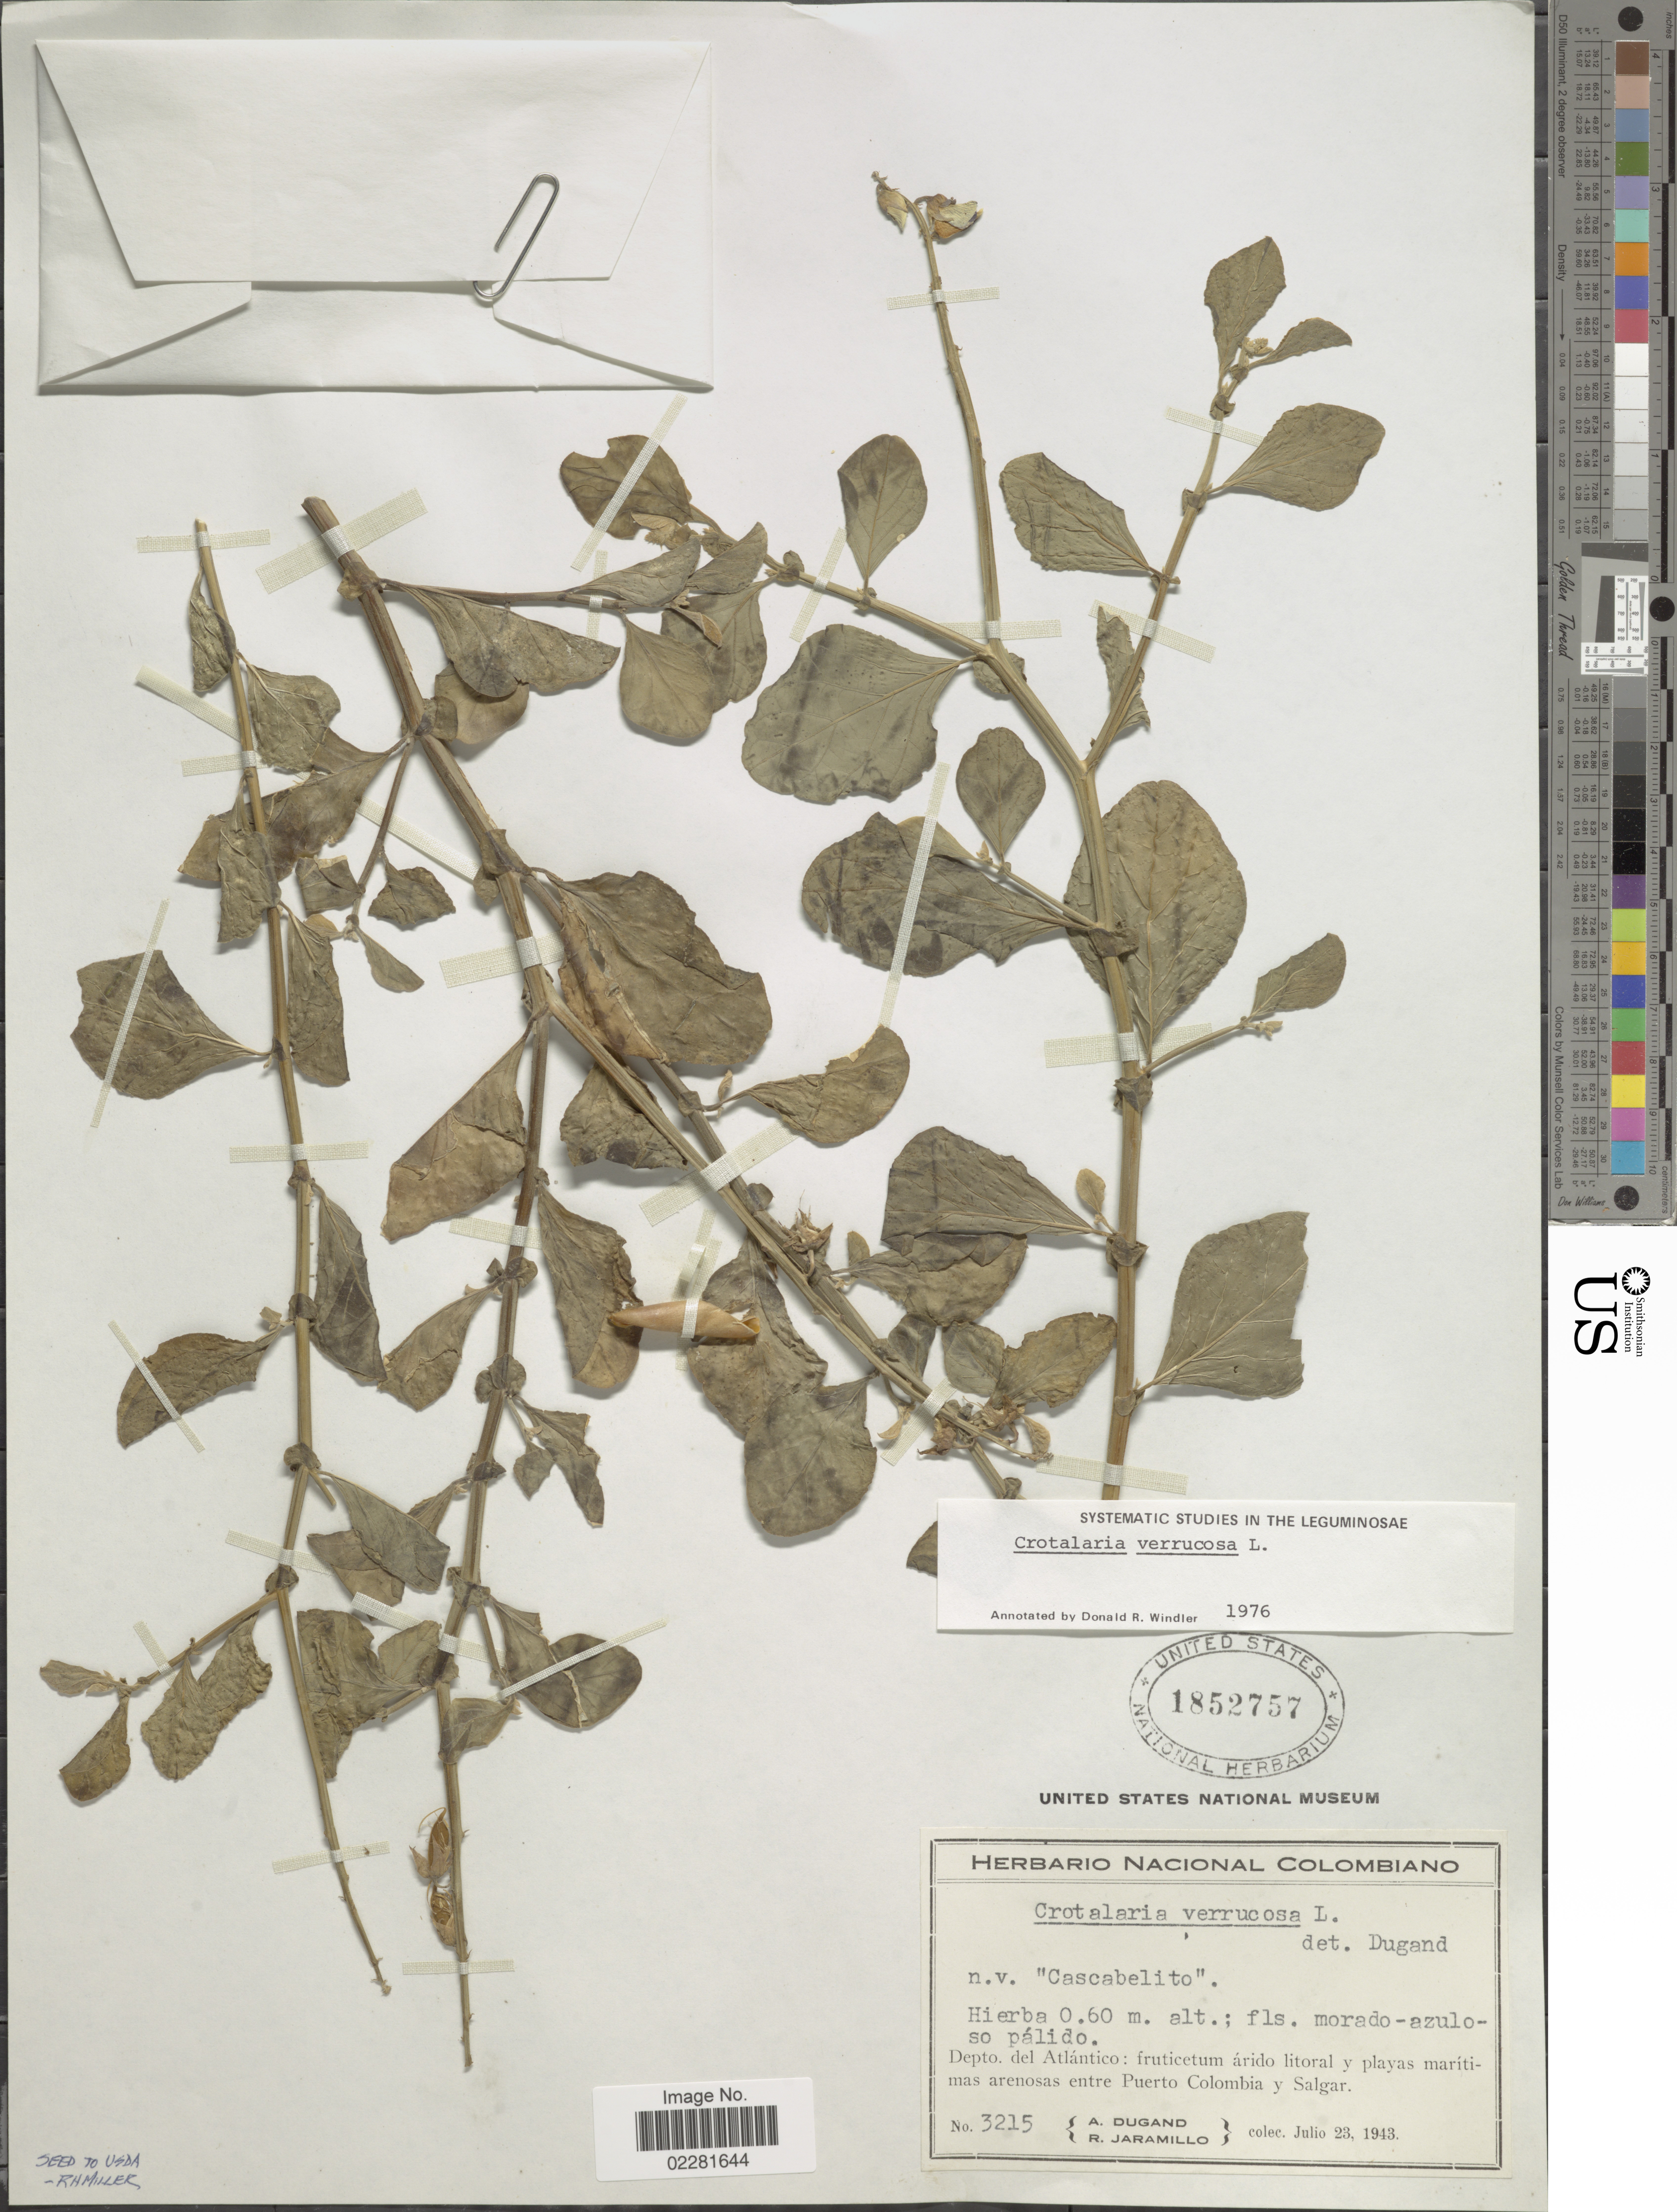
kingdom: Plantae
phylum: Tracheophyta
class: Magnoliopsida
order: Fabales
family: Fabaceae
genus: Crotalaria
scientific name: Crotalaria verrucosa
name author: L.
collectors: A. Dugand & R. Jaramillo M.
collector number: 3215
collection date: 1943-07-23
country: Colombia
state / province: Atlántico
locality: Entre Puerto Colombia y Salgar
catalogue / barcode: US 1852757